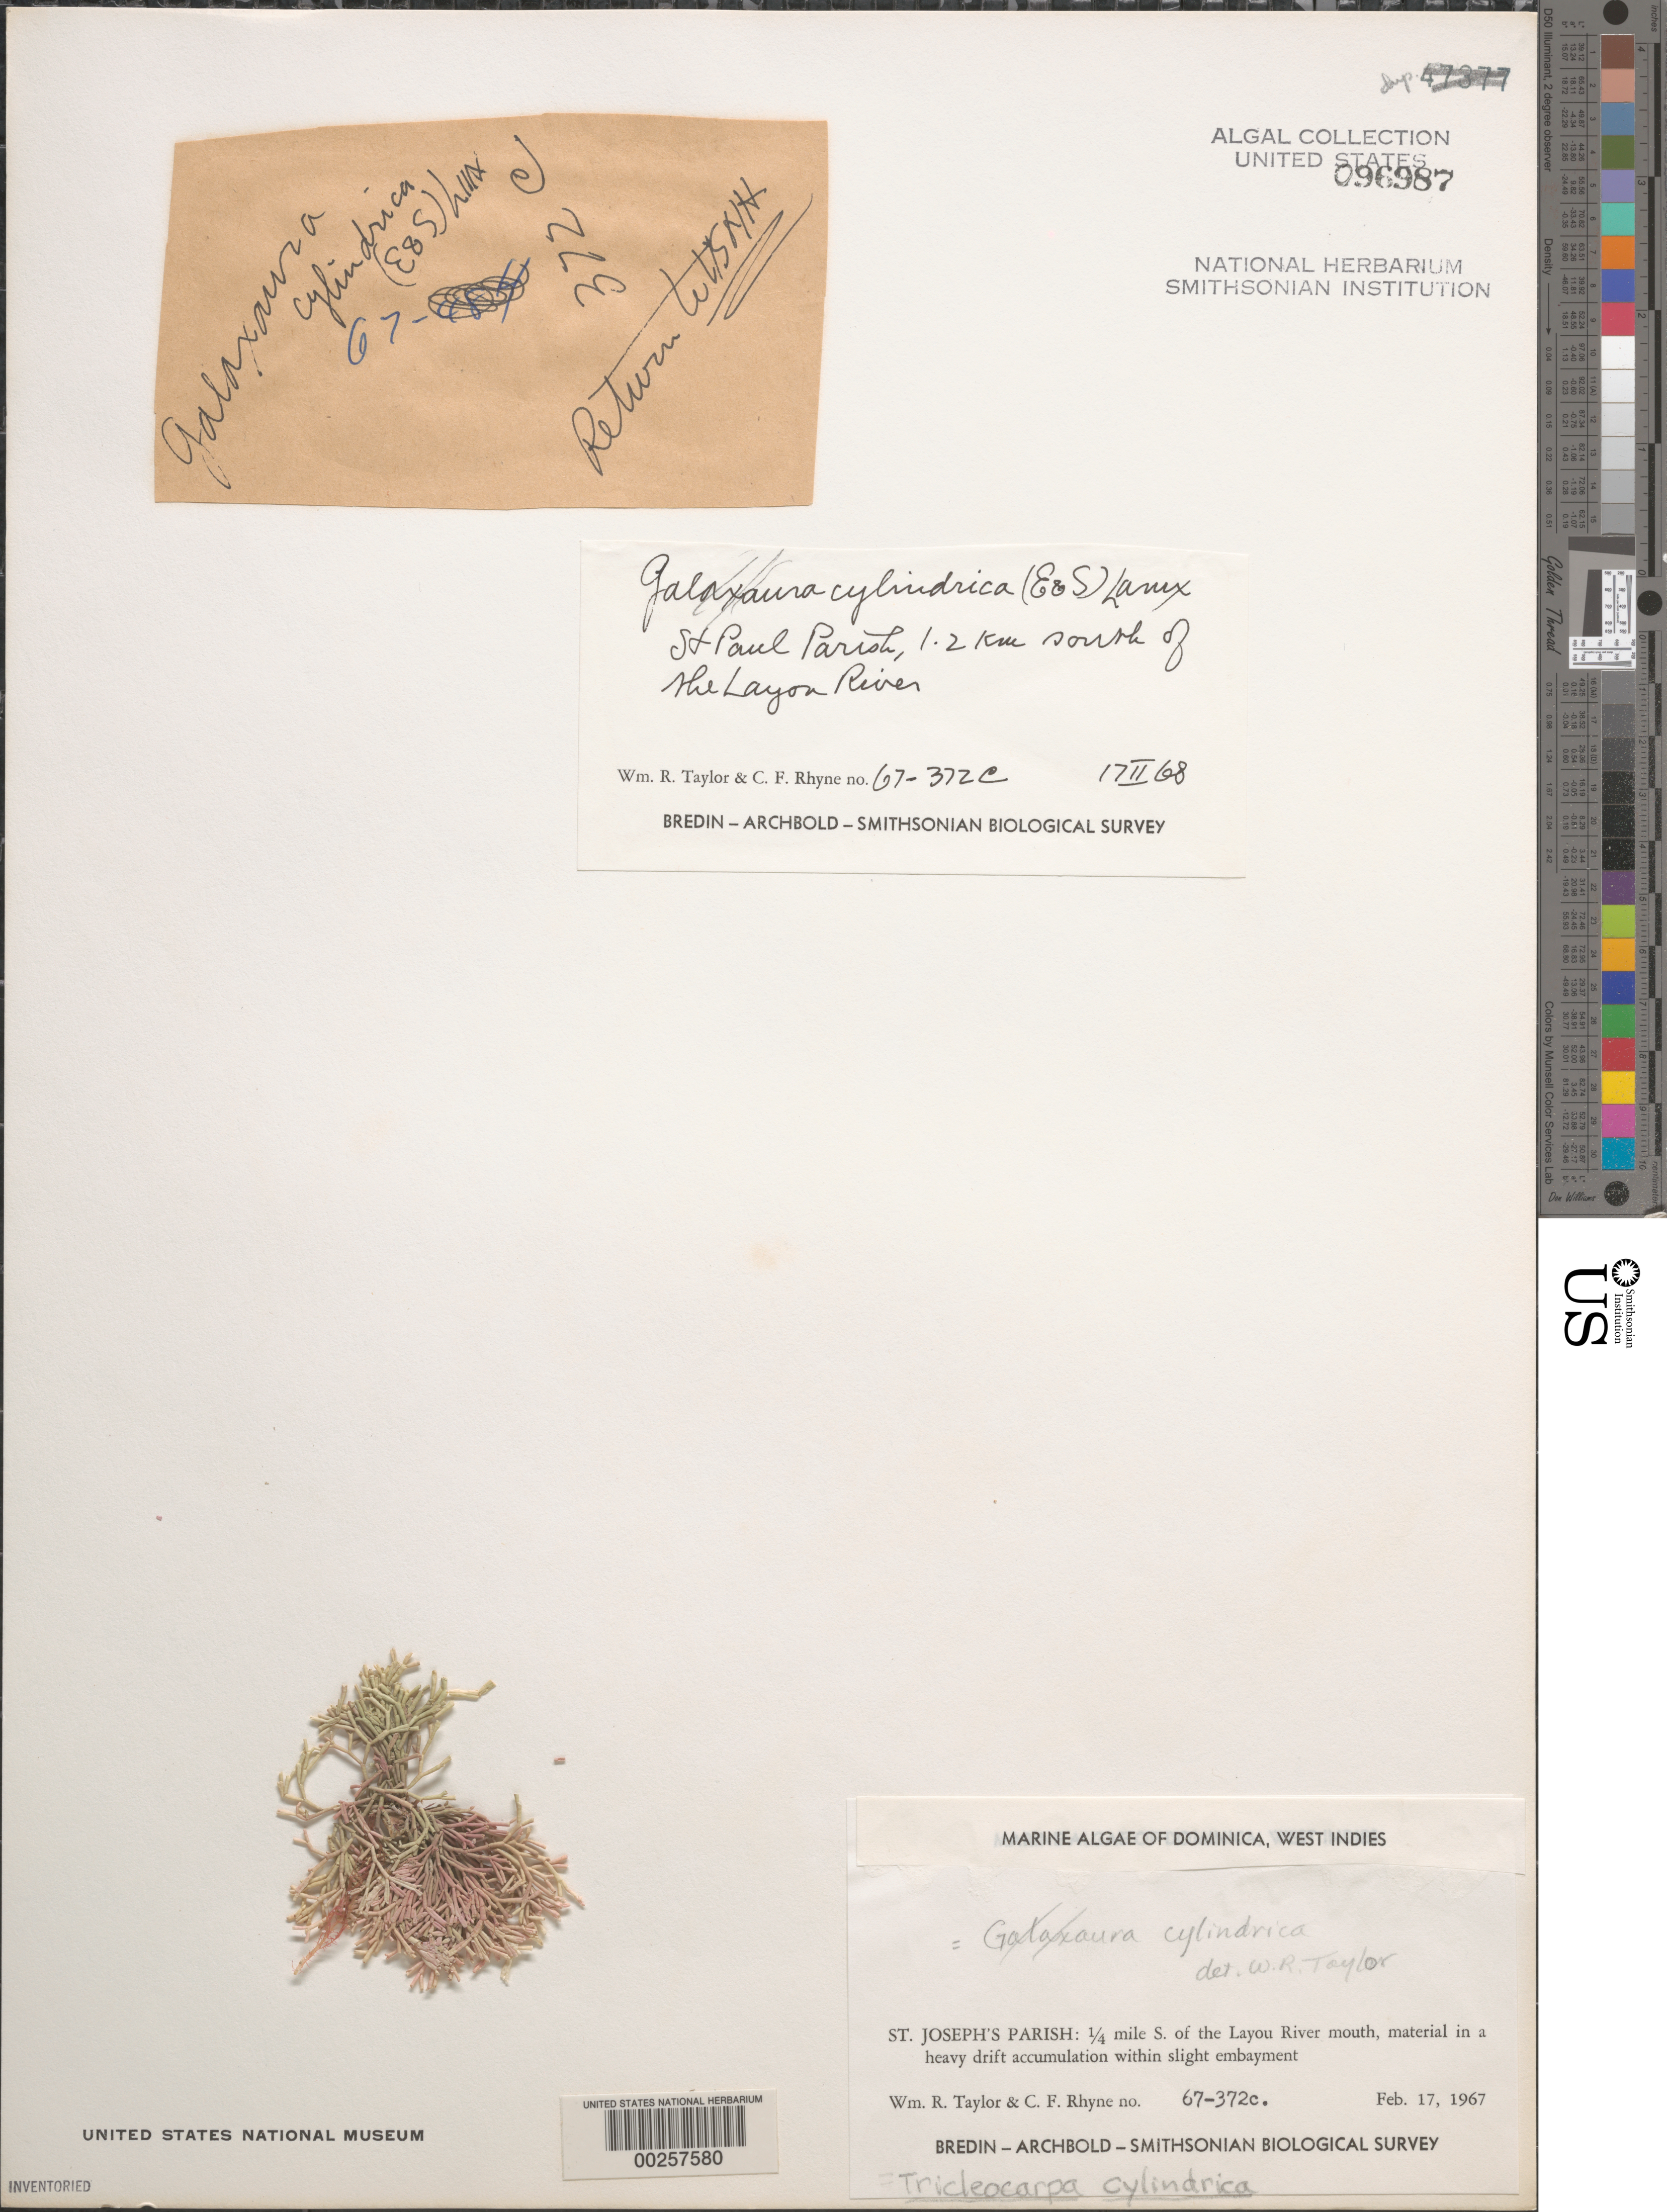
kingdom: Plantae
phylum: Rhodophyta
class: Florideophyceae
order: Nemaliales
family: Galaxauraceae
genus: Tricleocarpa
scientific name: Tricleocarpa cylindrica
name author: (Ellis & Sol.) Huisman & Borowitzka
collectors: W. R. Taylor & C. Rhyne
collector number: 67-372c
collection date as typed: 17 Feb 1967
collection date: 1967-02-17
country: Dominica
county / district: St. Joseph's Parish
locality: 0.25 mile south of Layou River mouth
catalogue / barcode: US 96987